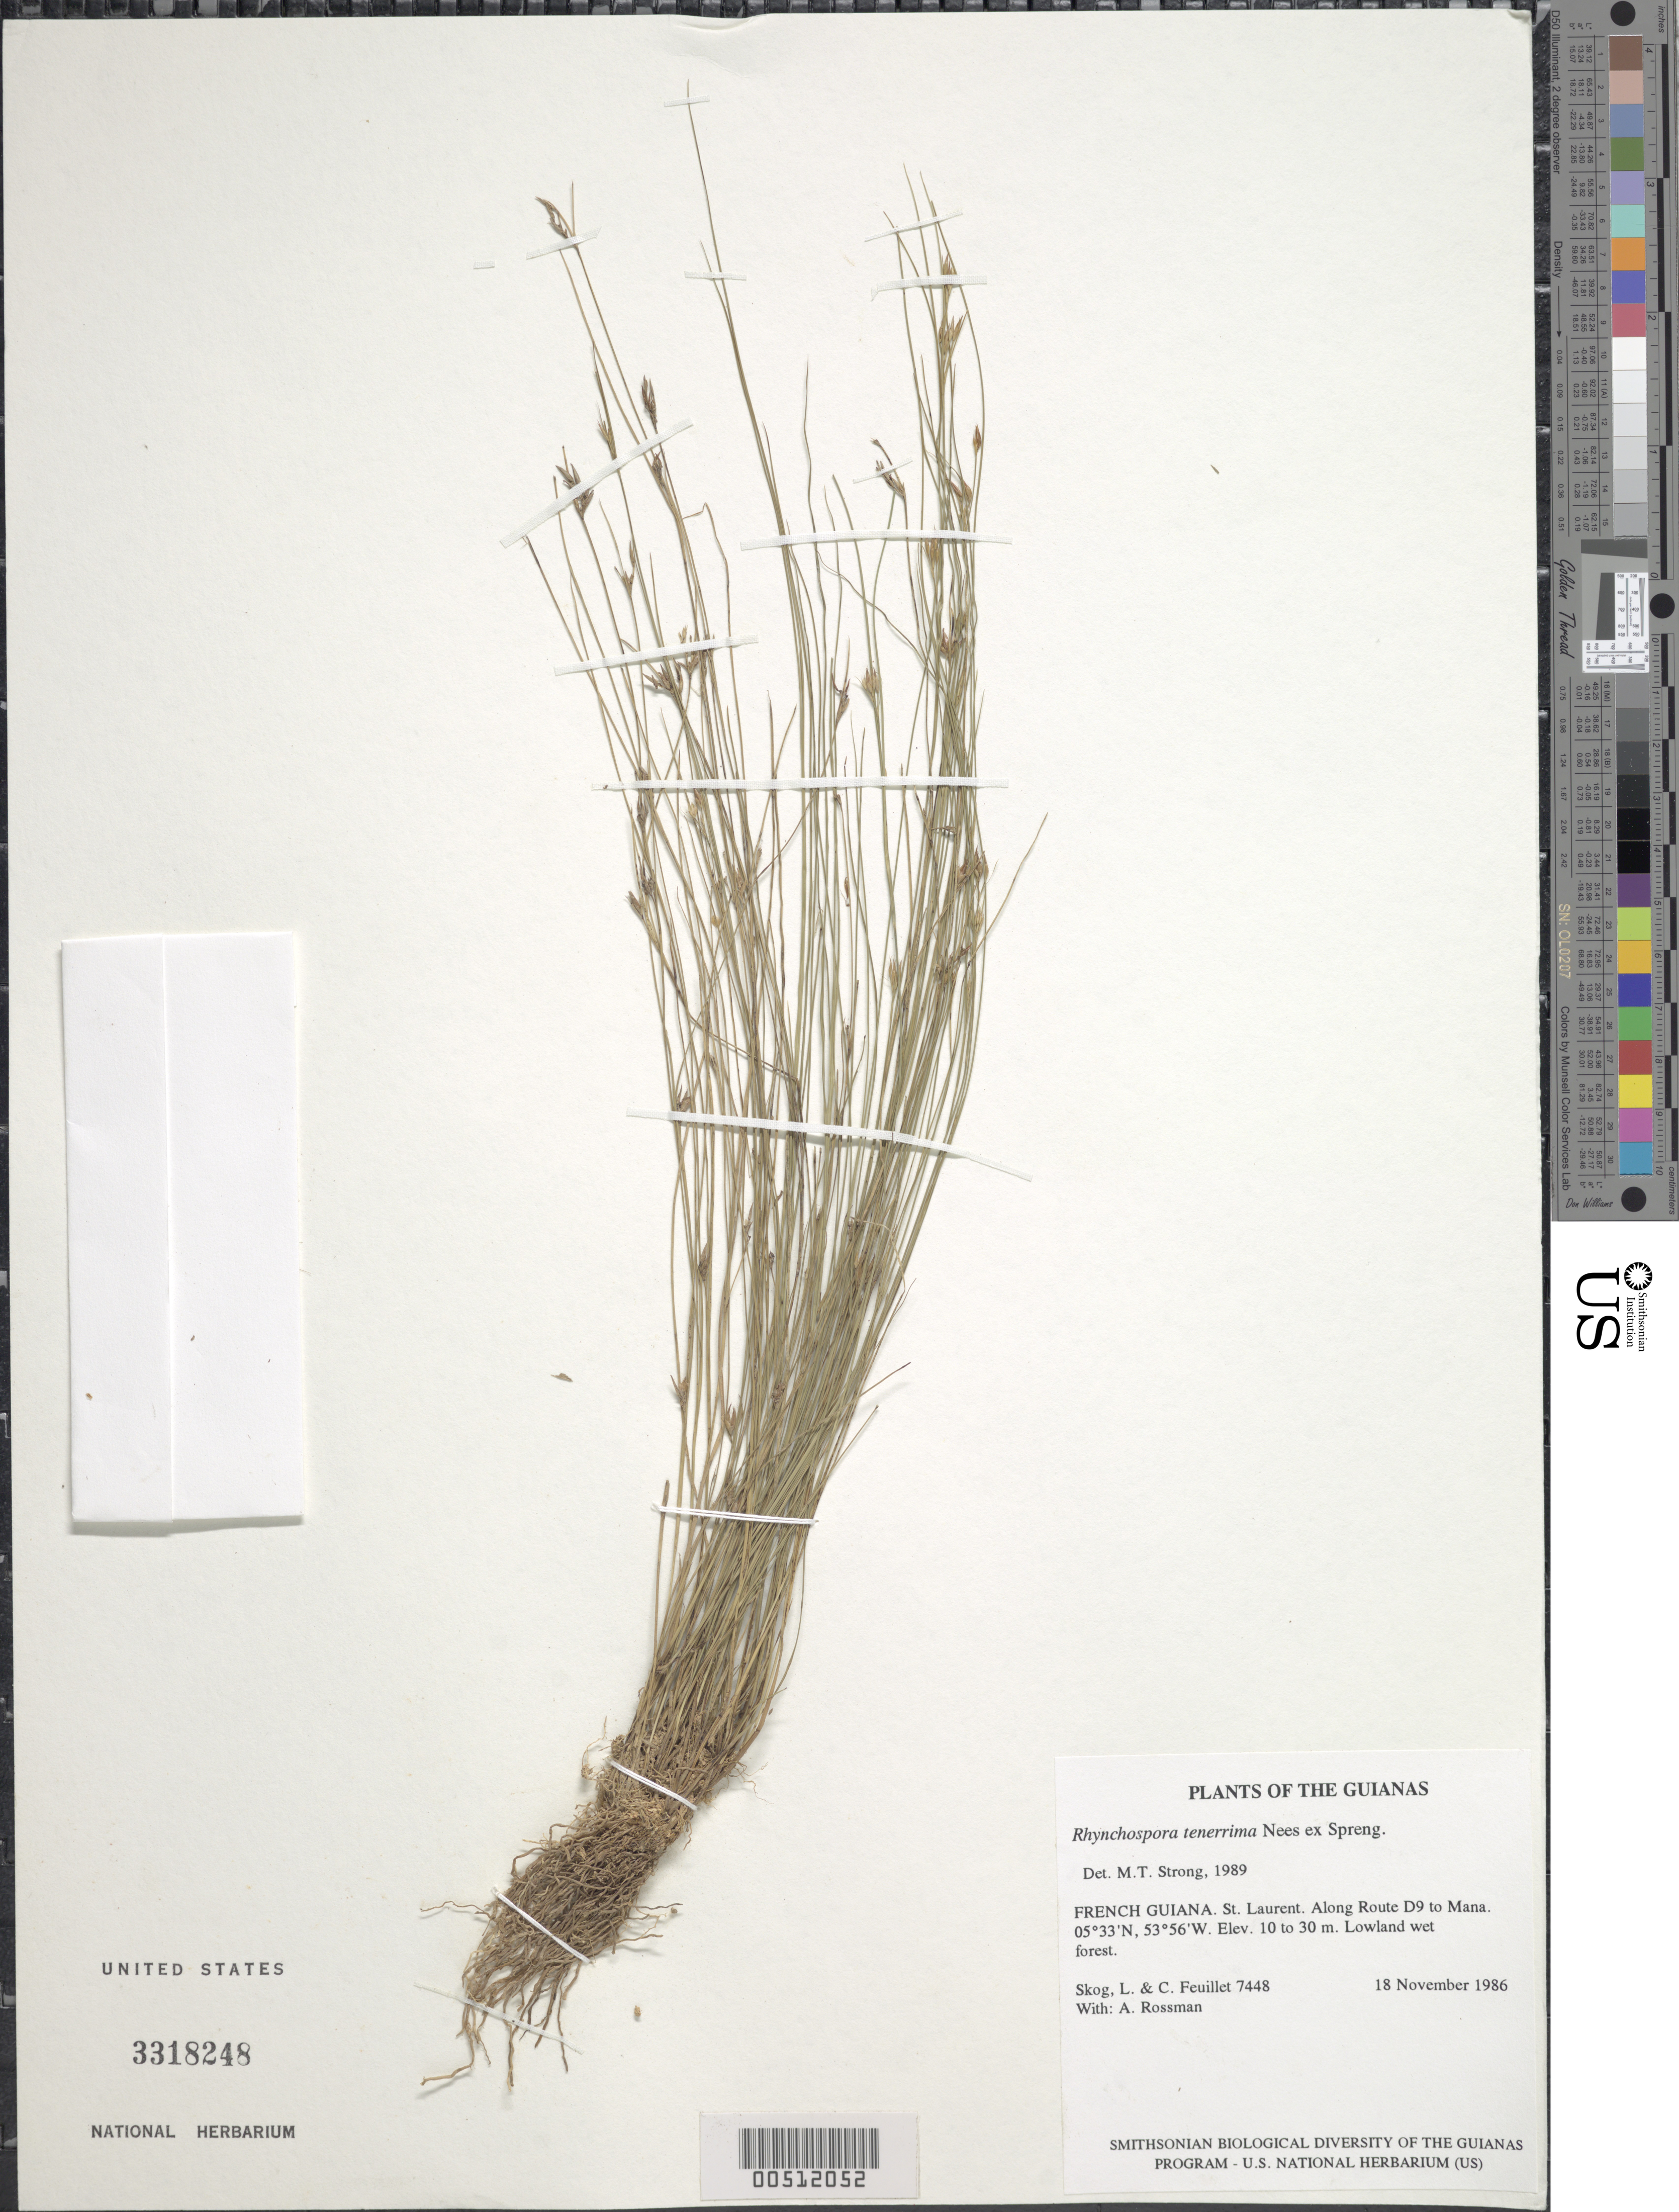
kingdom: Plantae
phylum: Tracheophyta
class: Liliopsida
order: Poales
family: Cyperaceae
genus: Rhynchospora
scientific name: Rhynchospora tenerrima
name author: Nees ex Spreng.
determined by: Strong, M. T., (US), Smithsonian Institution - National Museum of Natural History (UNITED STATES)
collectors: L. E. Skog, C. Feuillet & A. Rossman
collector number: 7448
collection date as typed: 18 November 1986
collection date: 1986-11-18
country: French Guiana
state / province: Saint-Laurent-du-Maroni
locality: Along Route D9 to Mana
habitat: Lowland wet forest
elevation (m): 10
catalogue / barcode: US 3318248